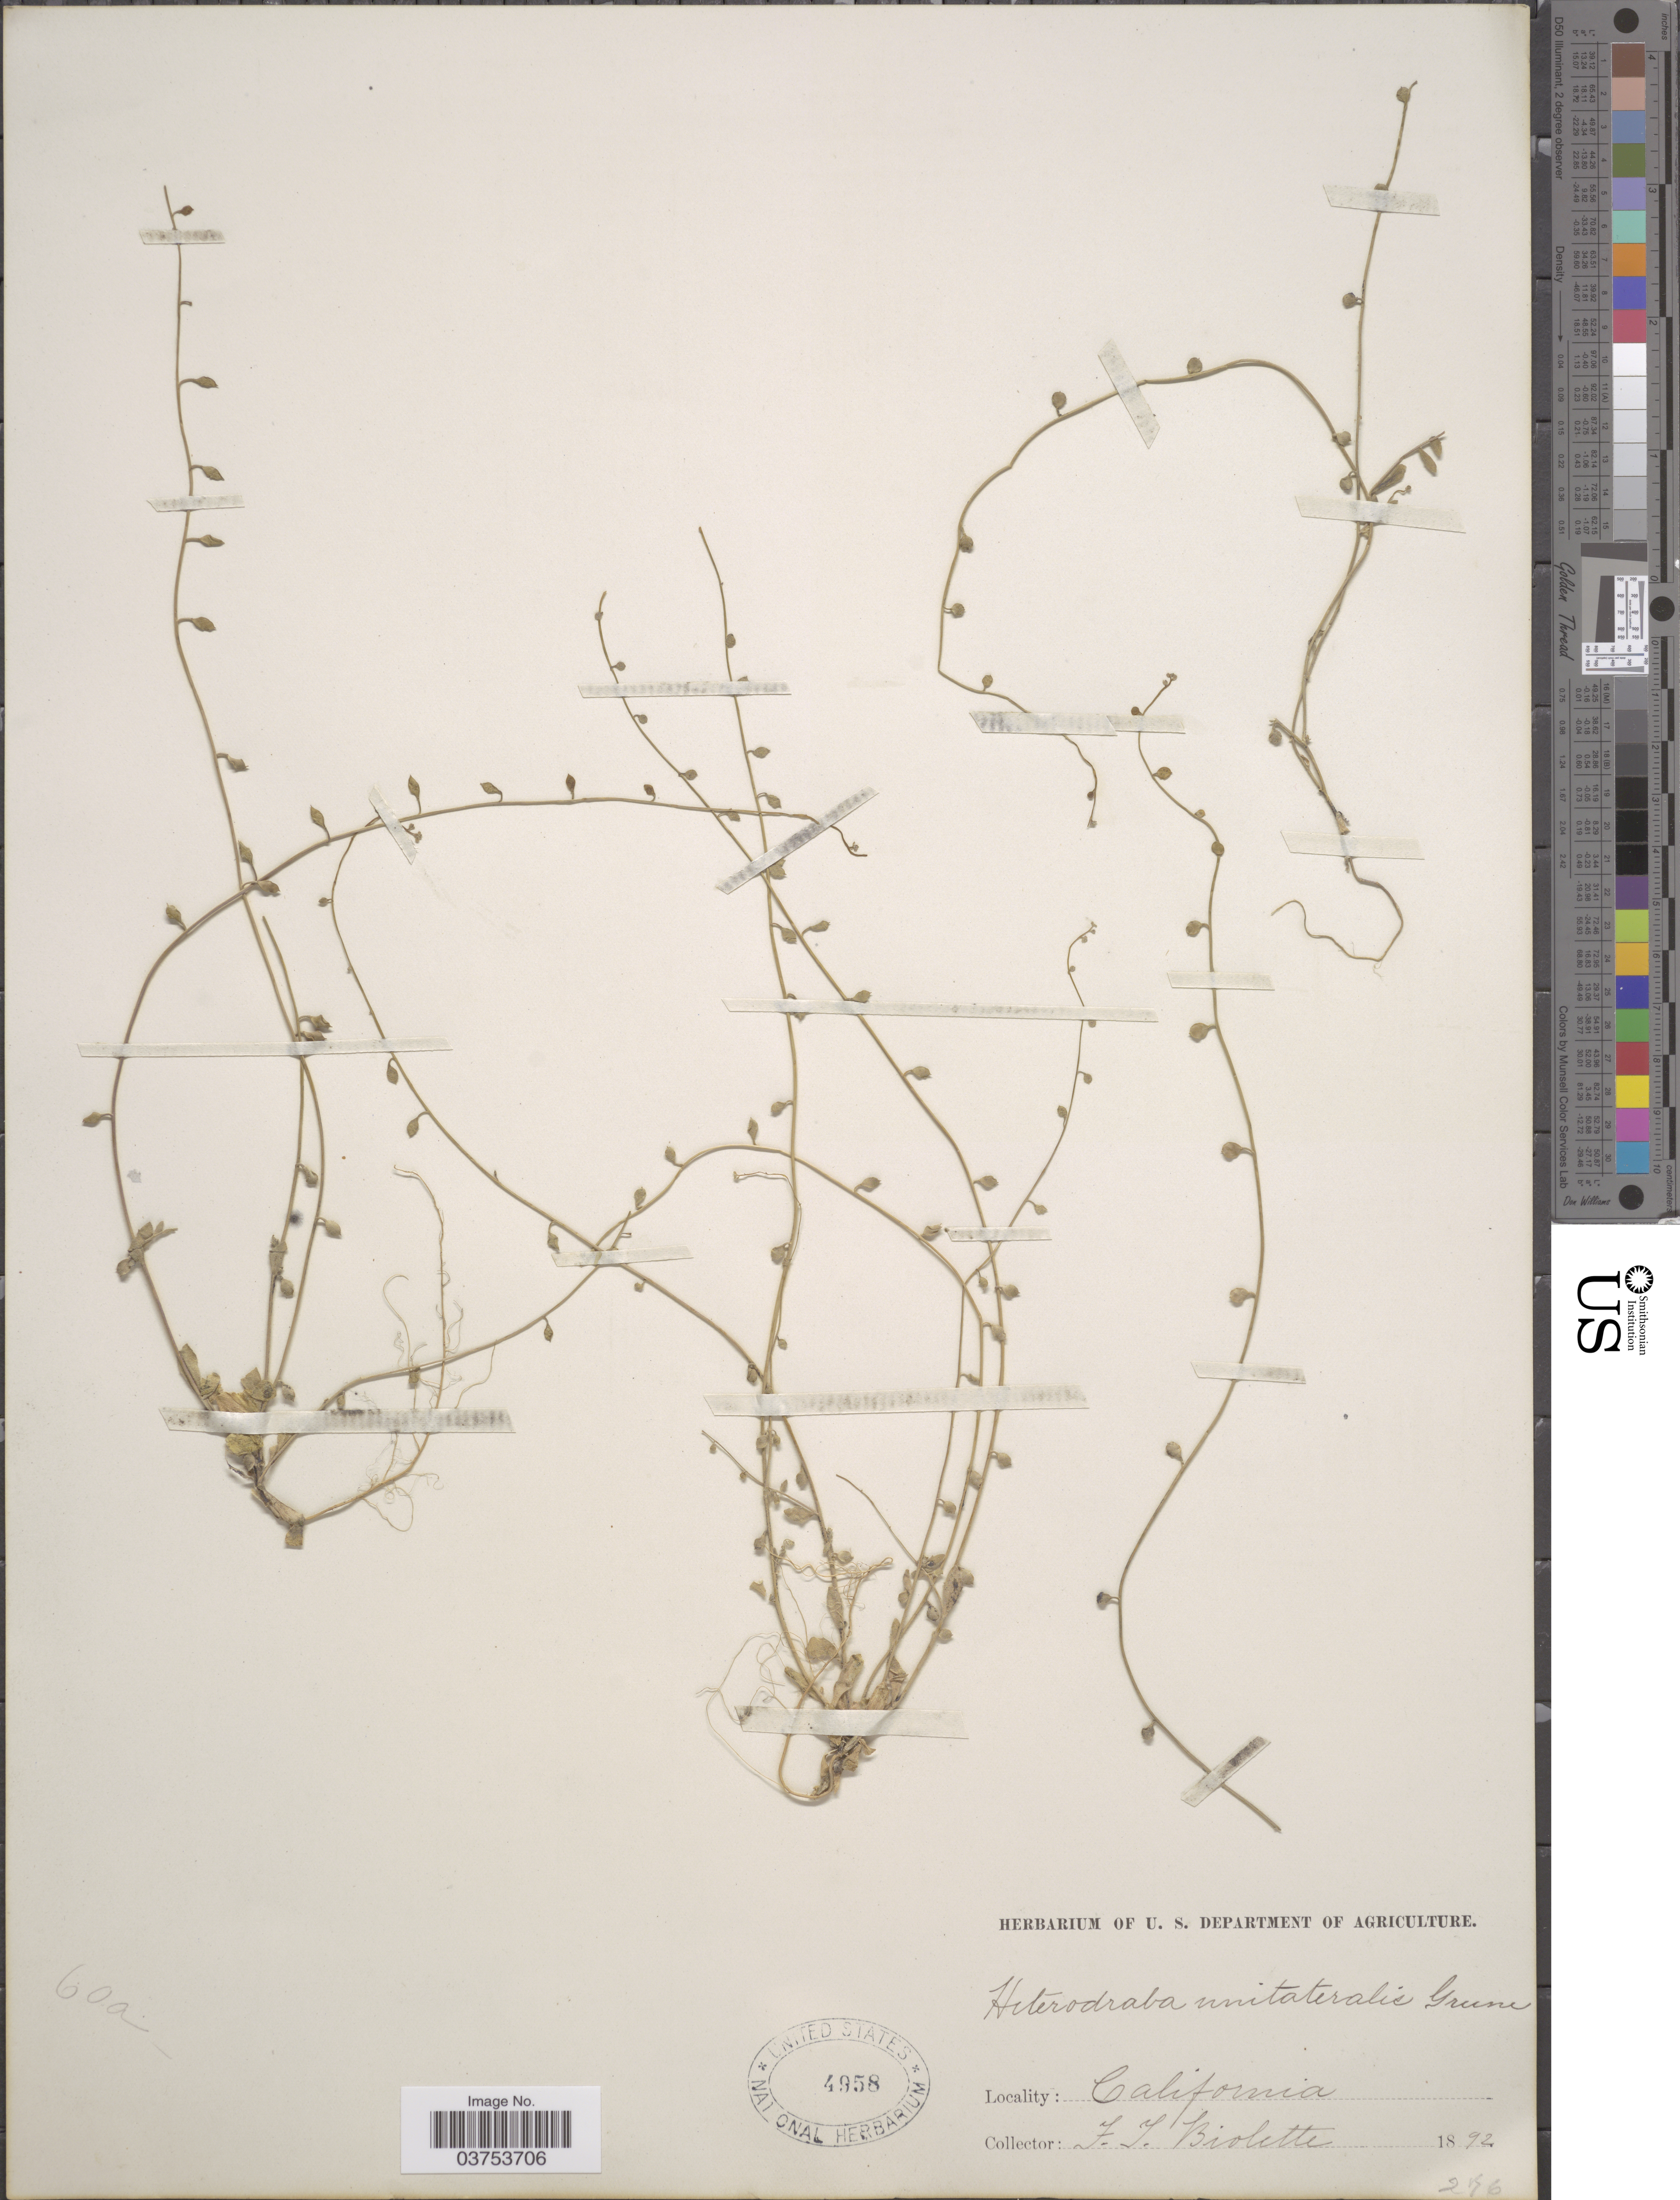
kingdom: Plantae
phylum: Tracheophyta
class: Magnoliopsida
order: Brassicales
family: Brassicaceae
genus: Heterodraba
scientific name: Heterodraba unilateralis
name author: (M.E. Jones) Greene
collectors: F. T. Bioletti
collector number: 276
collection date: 1892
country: United States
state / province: California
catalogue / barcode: US 4958